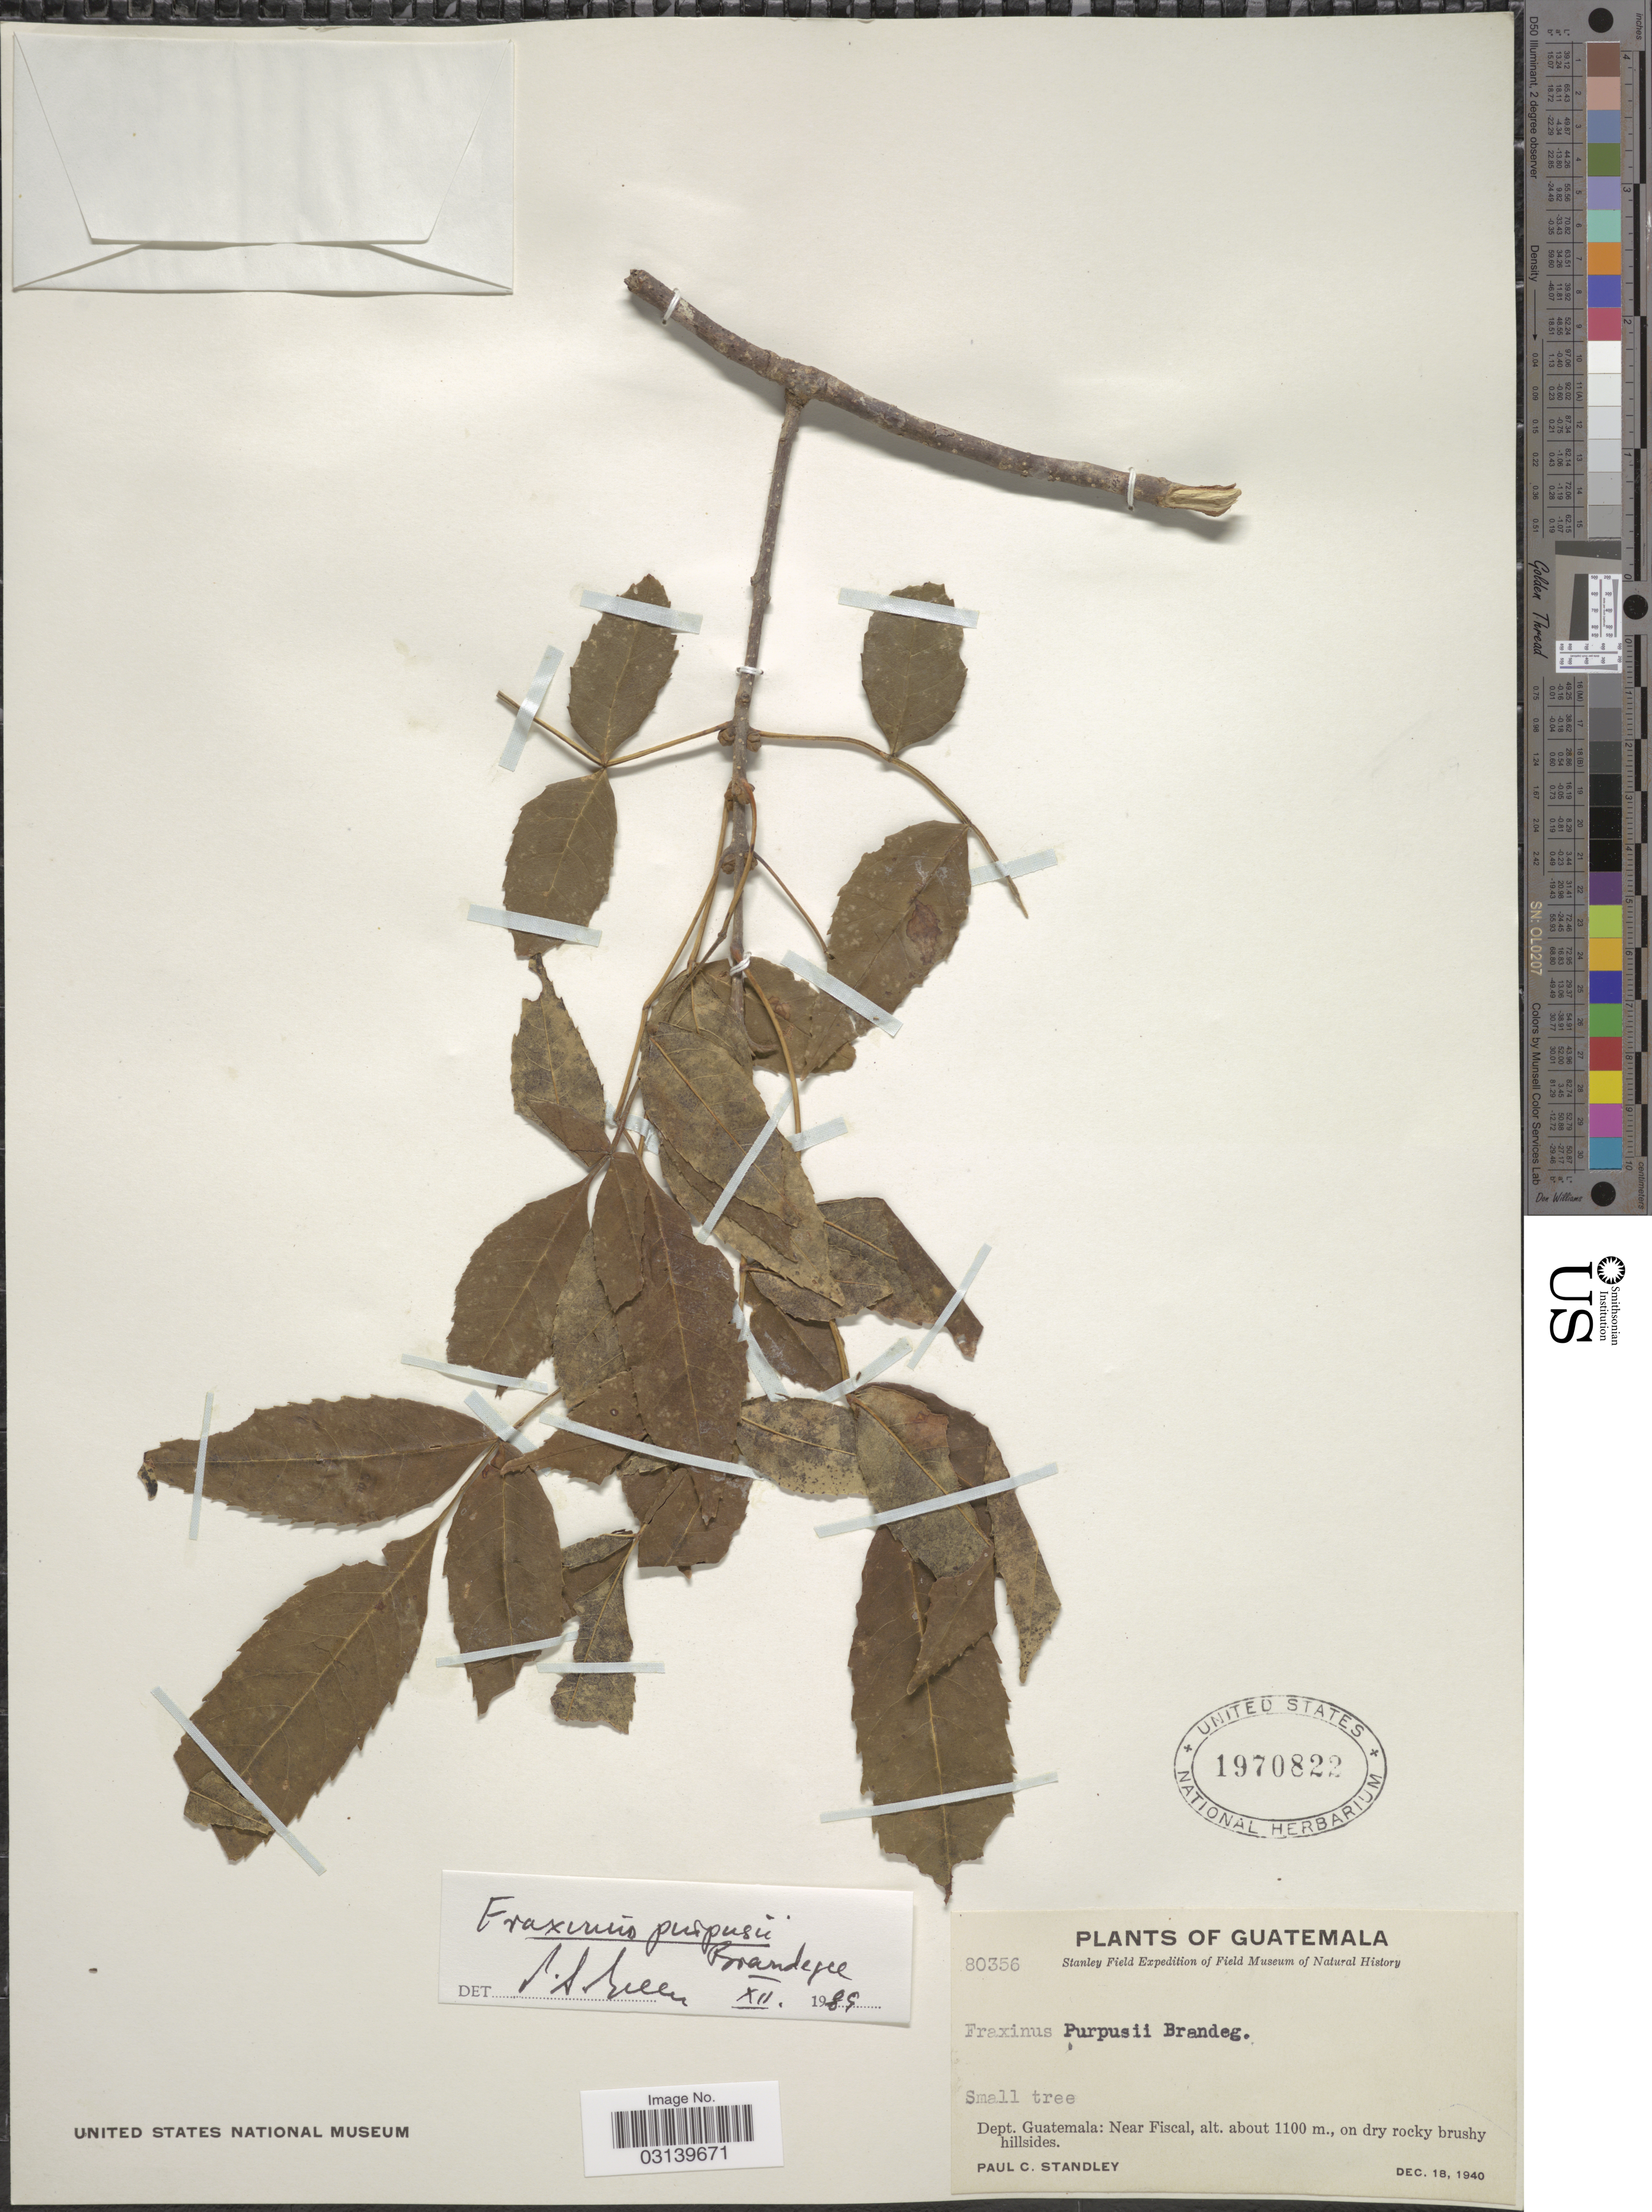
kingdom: Plantae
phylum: Tracheophyta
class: Magnoliopsida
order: Lamiales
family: Oleaceae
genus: Fraxinus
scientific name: Fraxinus purpusii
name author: Brandegee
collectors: P. C. Standley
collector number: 80356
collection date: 1940-12-18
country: Guatemala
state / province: Guatemala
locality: Dept. Guatemala: Near Fiscal.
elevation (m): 1100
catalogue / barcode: US 1970822